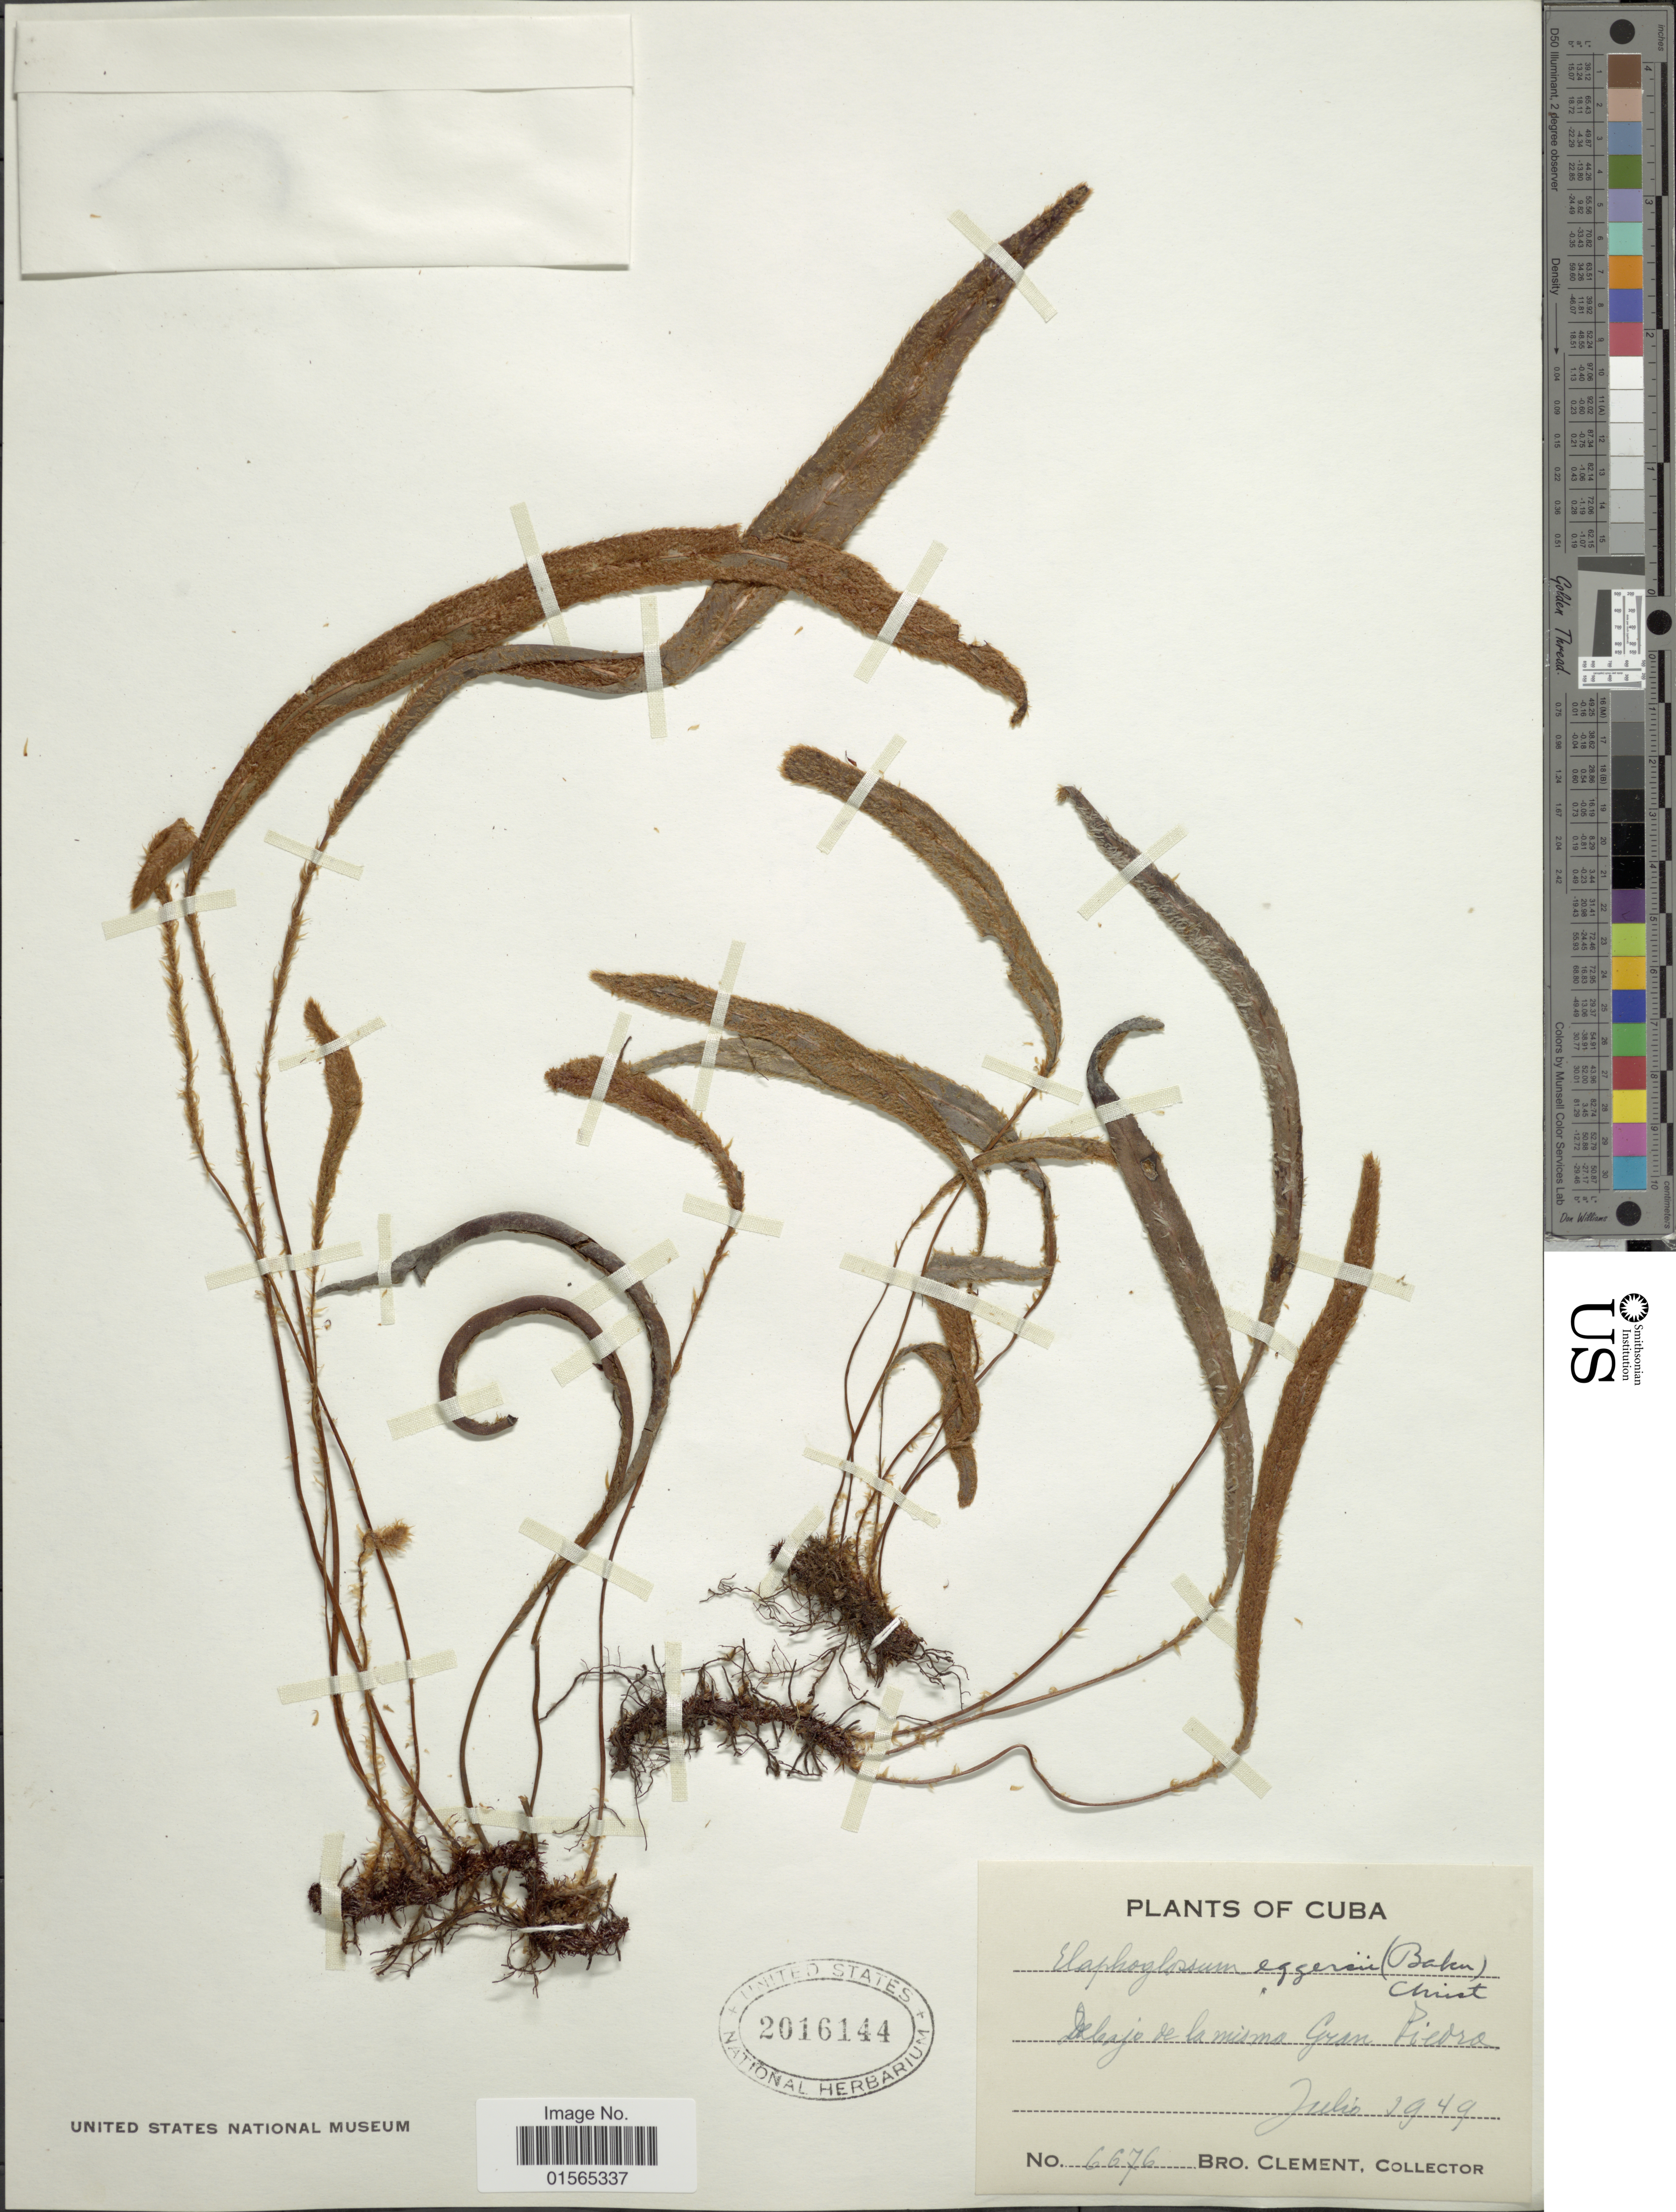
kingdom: Plantae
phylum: Tracheophyta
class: Polypodiopsida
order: Polypodiales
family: Dryopteridaceae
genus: Elaphoglossum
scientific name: Elaphoglossum eggersii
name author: (Baker) Christ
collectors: B. Clement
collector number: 6676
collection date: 1949-07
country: Cuba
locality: Delajo de la misma Gran Piedra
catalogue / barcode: US 2016144